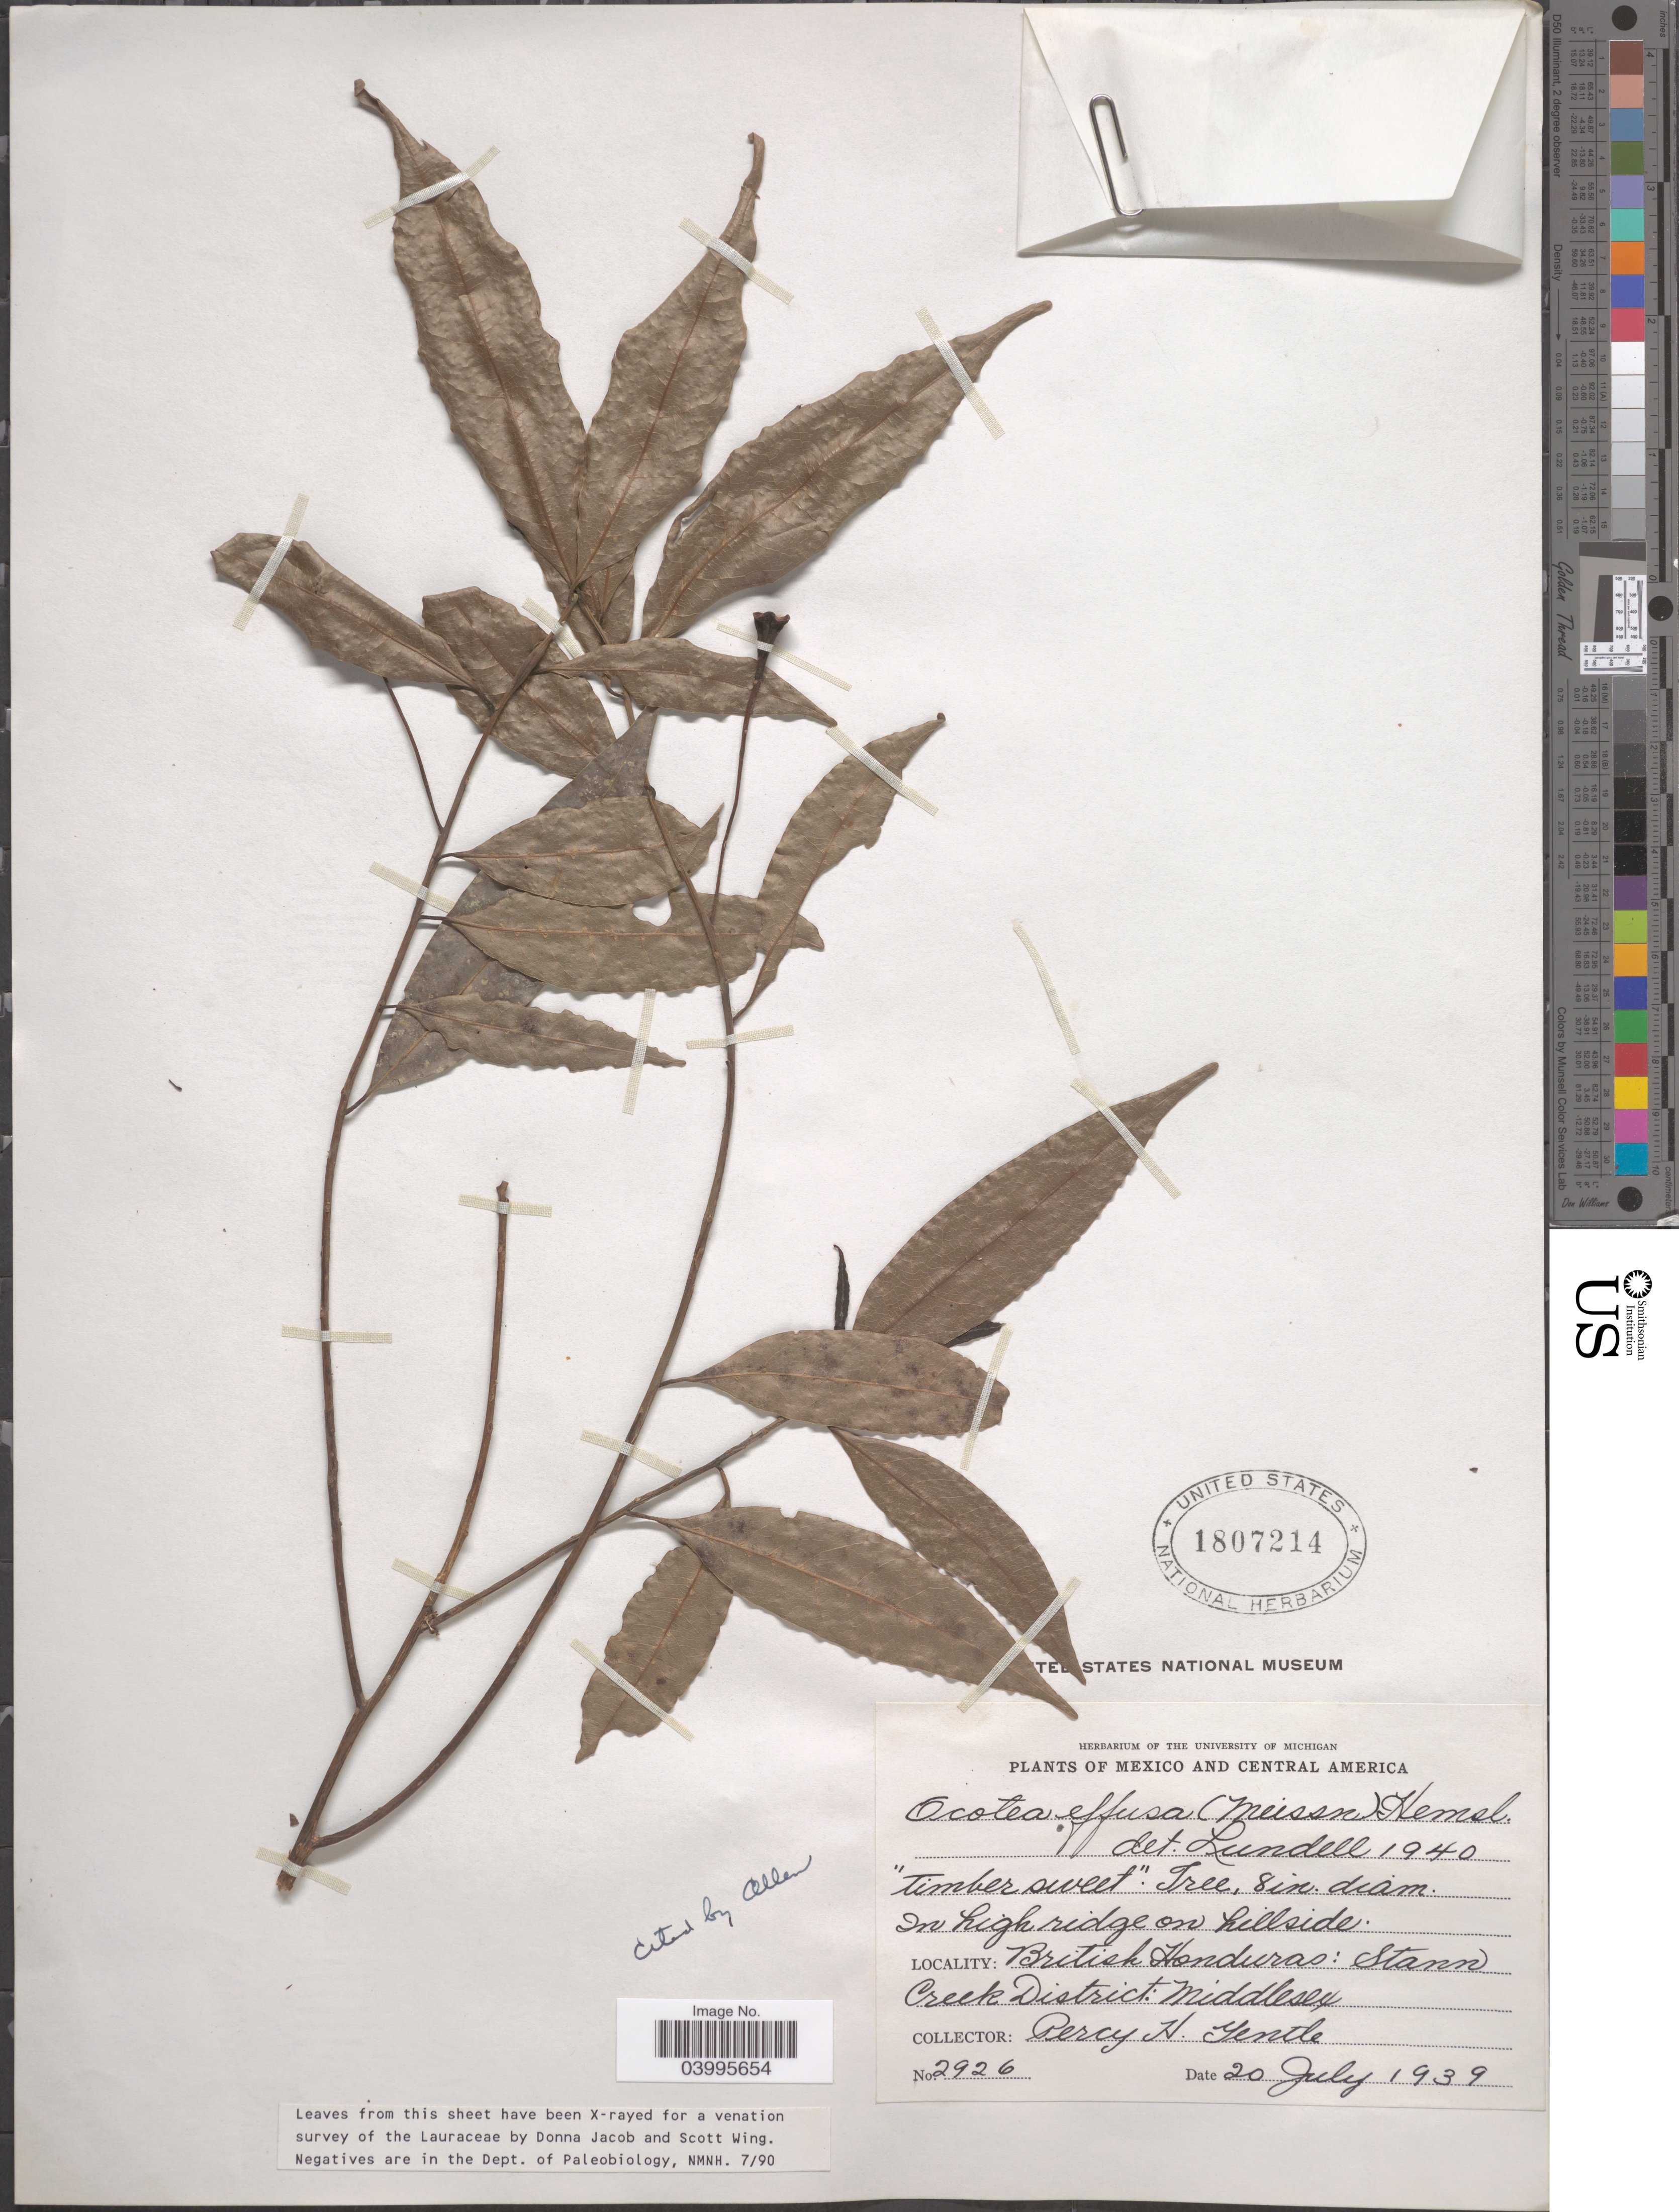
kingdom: Plantae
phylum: Tracheophyta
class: Magnoliopsida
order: Laurales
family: Lauraceae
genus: Ocotea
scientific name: Ocotea effusa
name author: (Meisn.) Hemsl.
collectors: P. H. Gentle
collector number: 2926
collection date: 1939-07-20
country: Belize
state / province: Stann Creek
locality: British Honduras: Stann Creek District: Middlesex.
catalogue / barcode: US 1807214